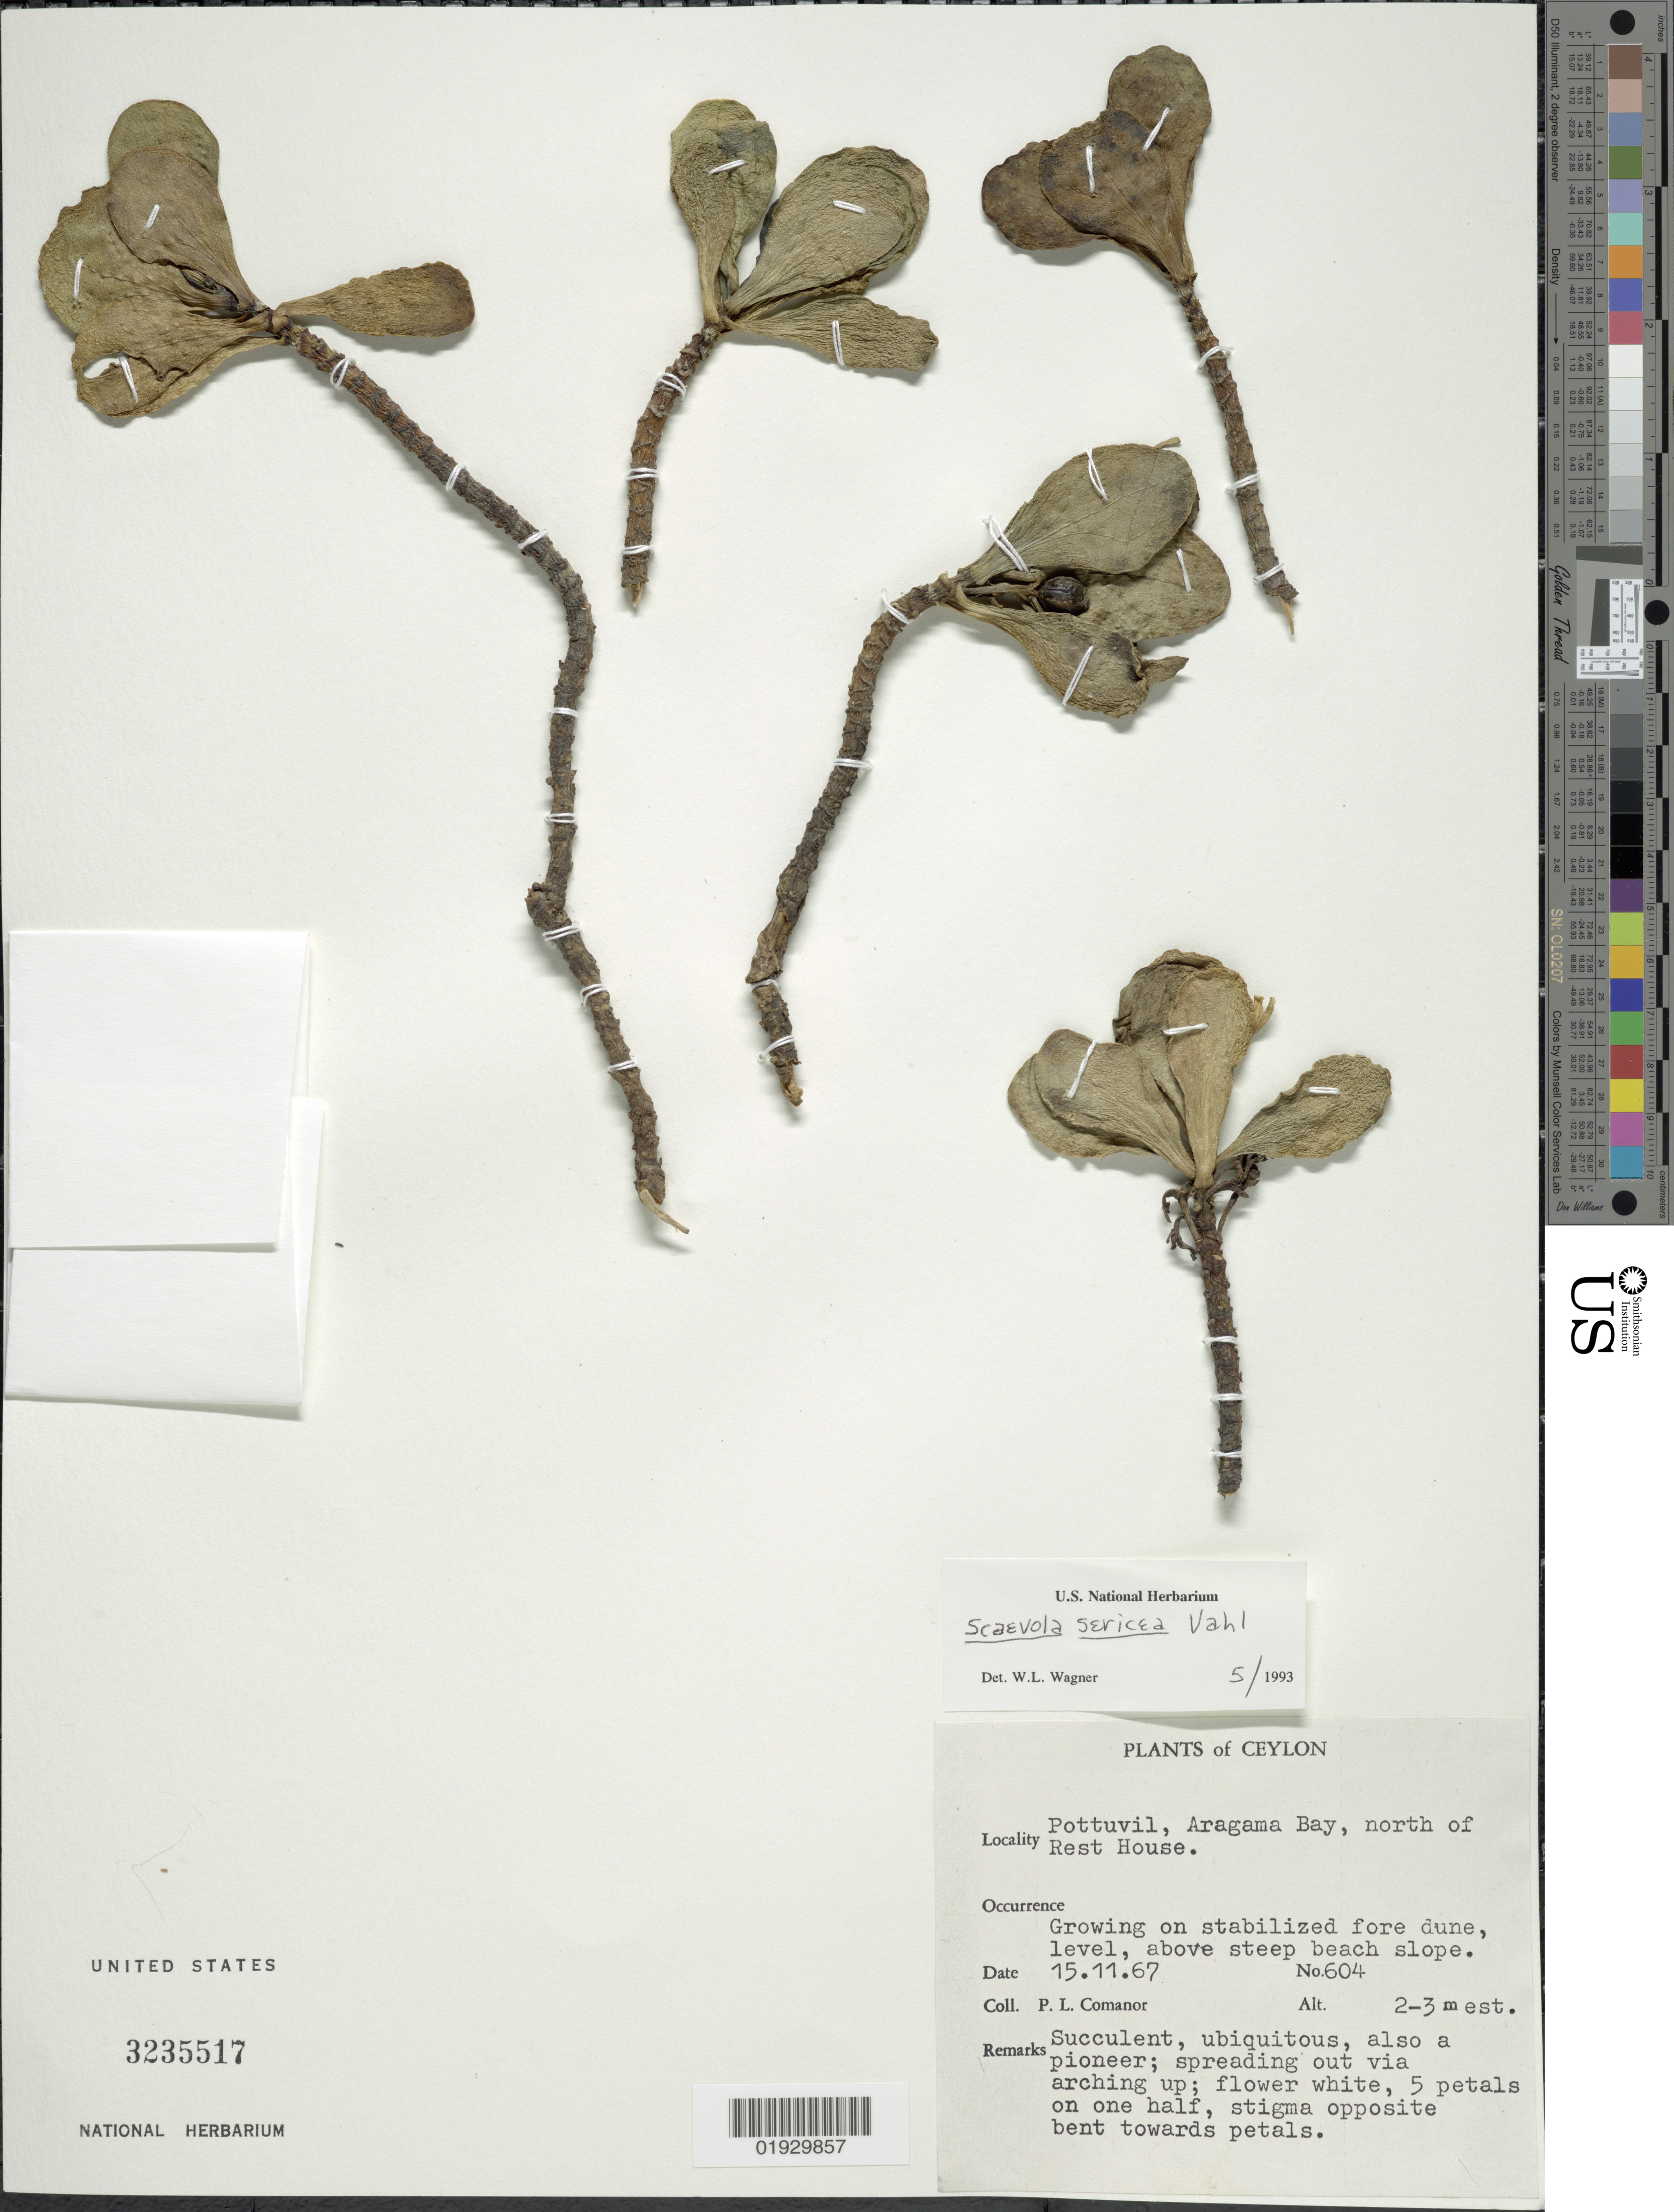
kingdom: Plantae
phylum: Tracheophyta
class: Magnoliopsida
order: Asterales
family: Goodeniaceae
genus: Scaevola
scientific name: Scaevola taccada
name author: (Gaertn.) Roxb.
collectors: P. Comanor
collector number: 604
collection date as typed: Transcribed d/m/y: 15/11/67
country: Sri Lanka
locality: Ceylon. Pottuvil, Aragama Bay, north of Rest House.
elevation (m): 2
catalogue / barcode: US 3235517